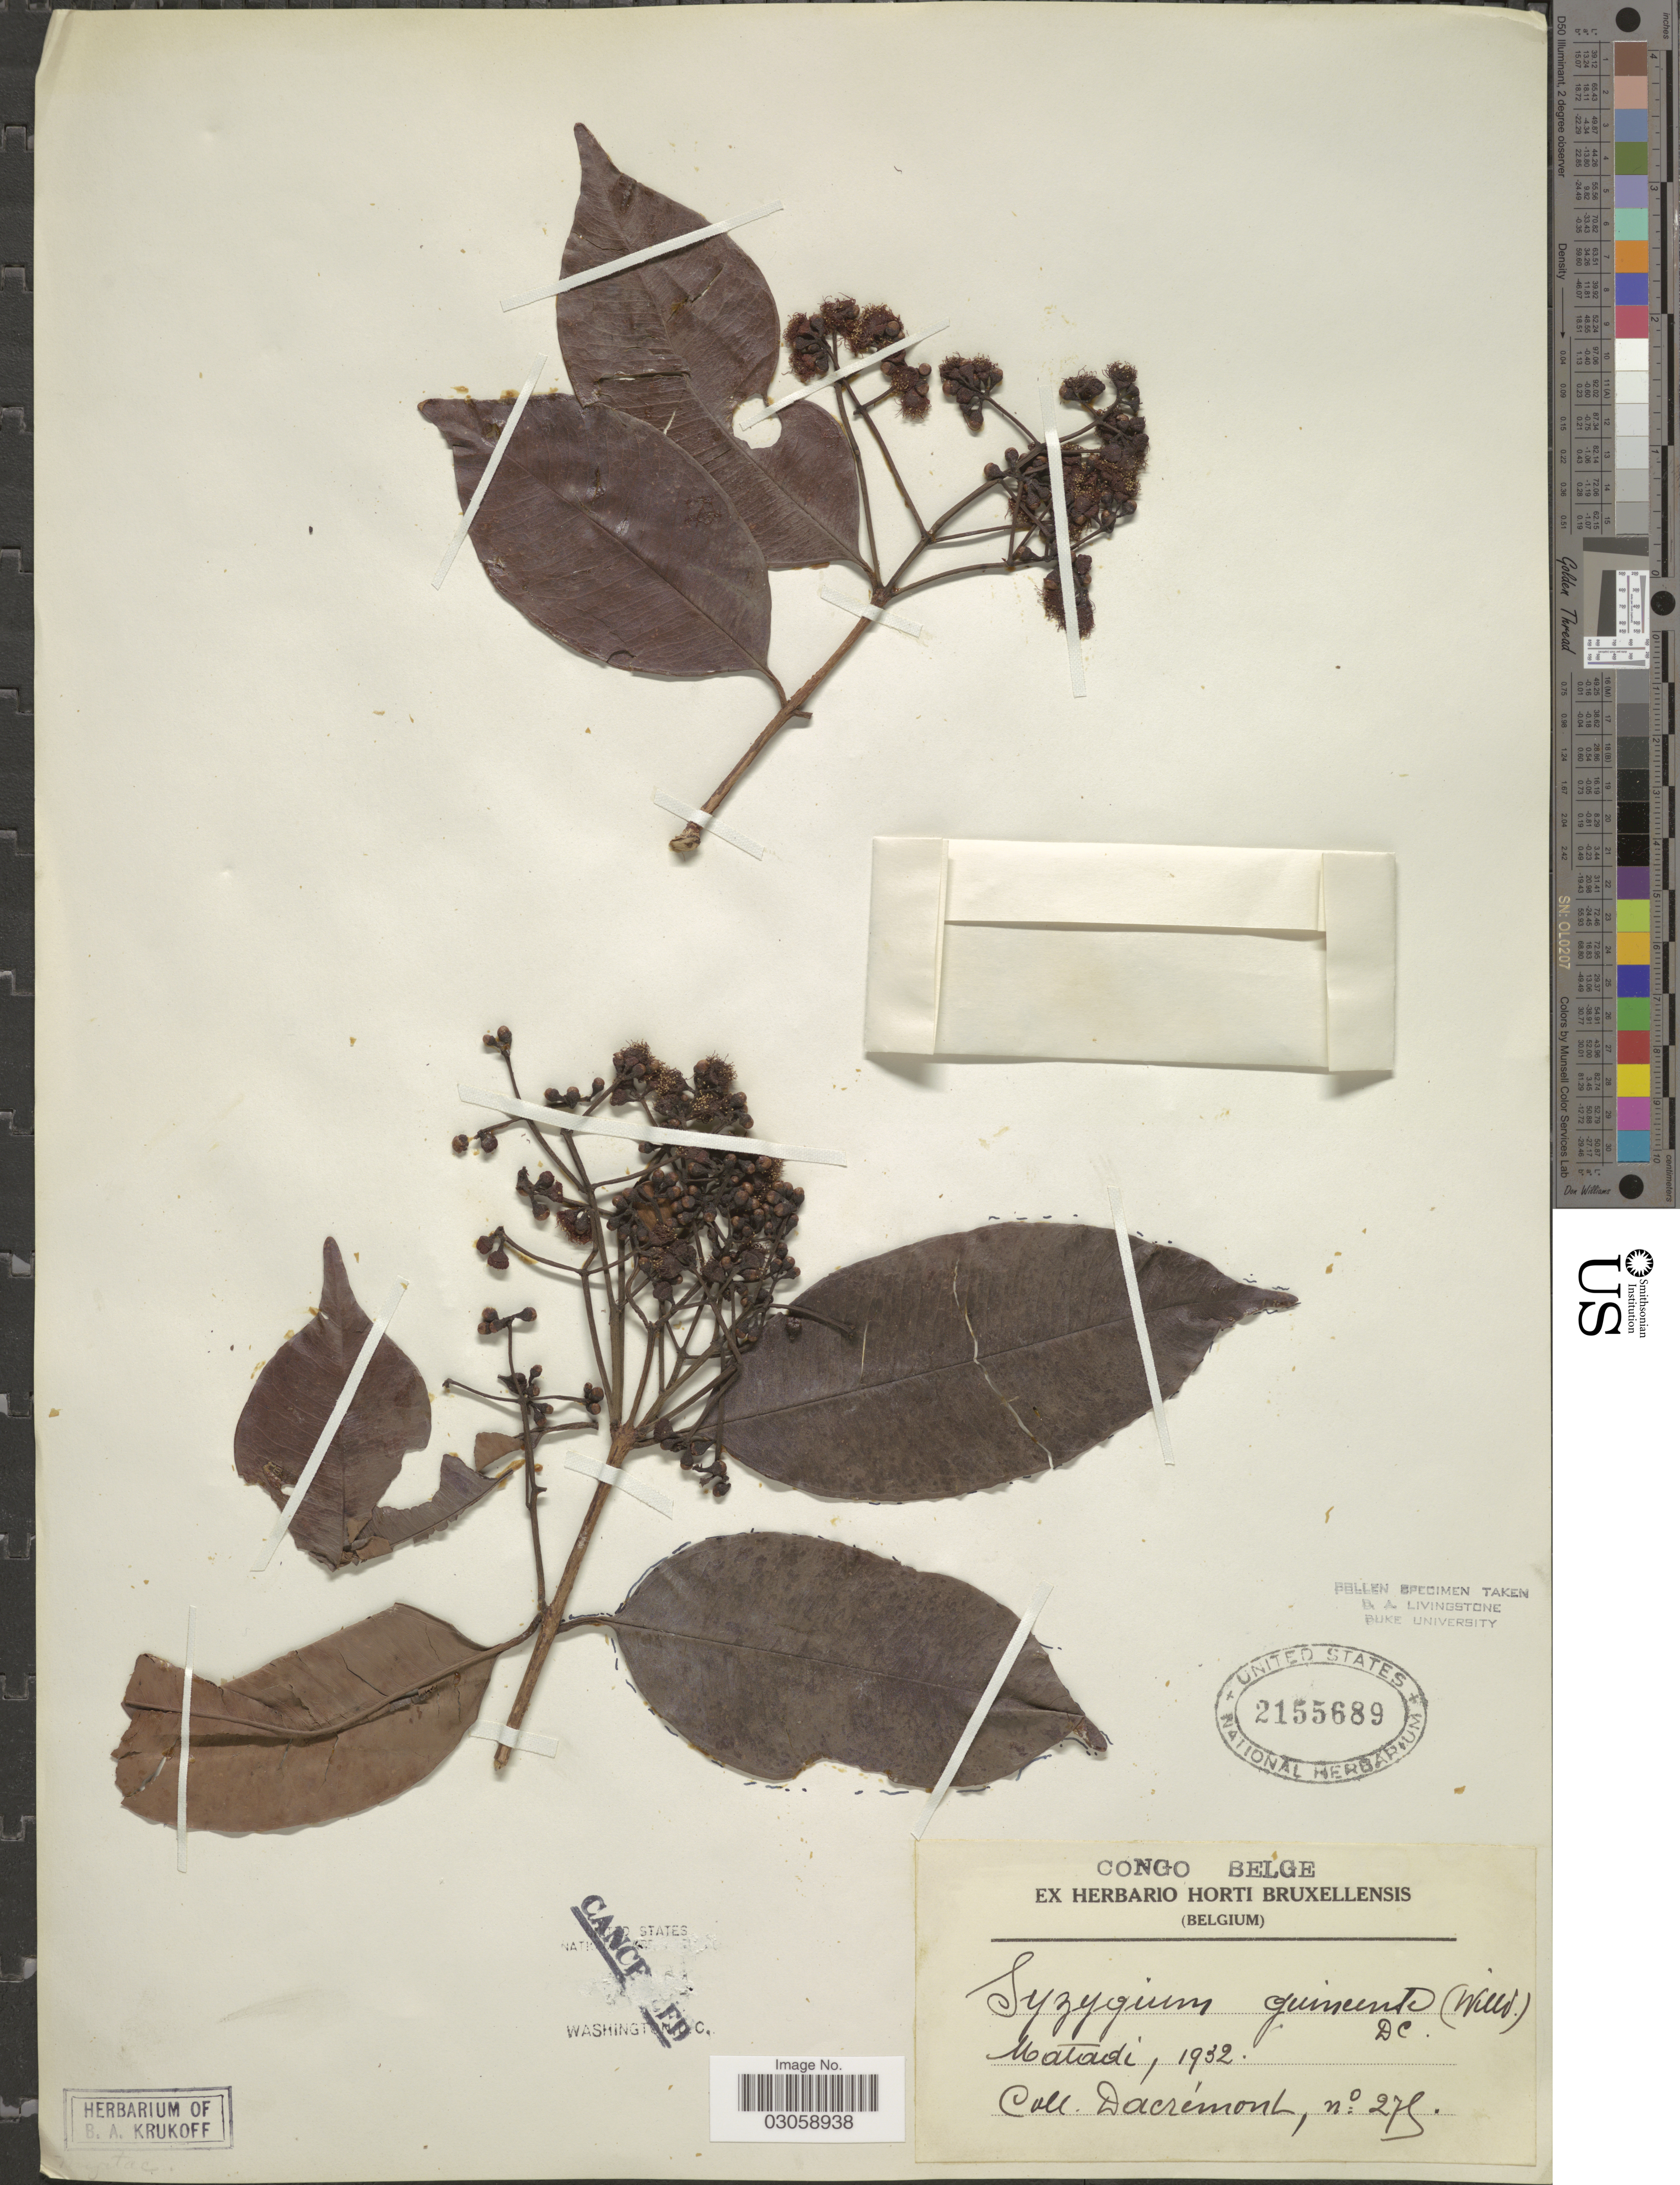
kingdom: Plantae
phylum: Tracheophyta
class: Magnoliopsida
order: Myrtales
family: Myrtaceae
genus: Syzygium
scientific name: Syzygium guineense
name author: (Willd.) DC.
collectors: -. Dacremont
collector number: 279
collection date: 1932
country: Congo, Democratic Republic of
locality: Congo Belge, Matadi.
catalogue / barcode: US 2155689